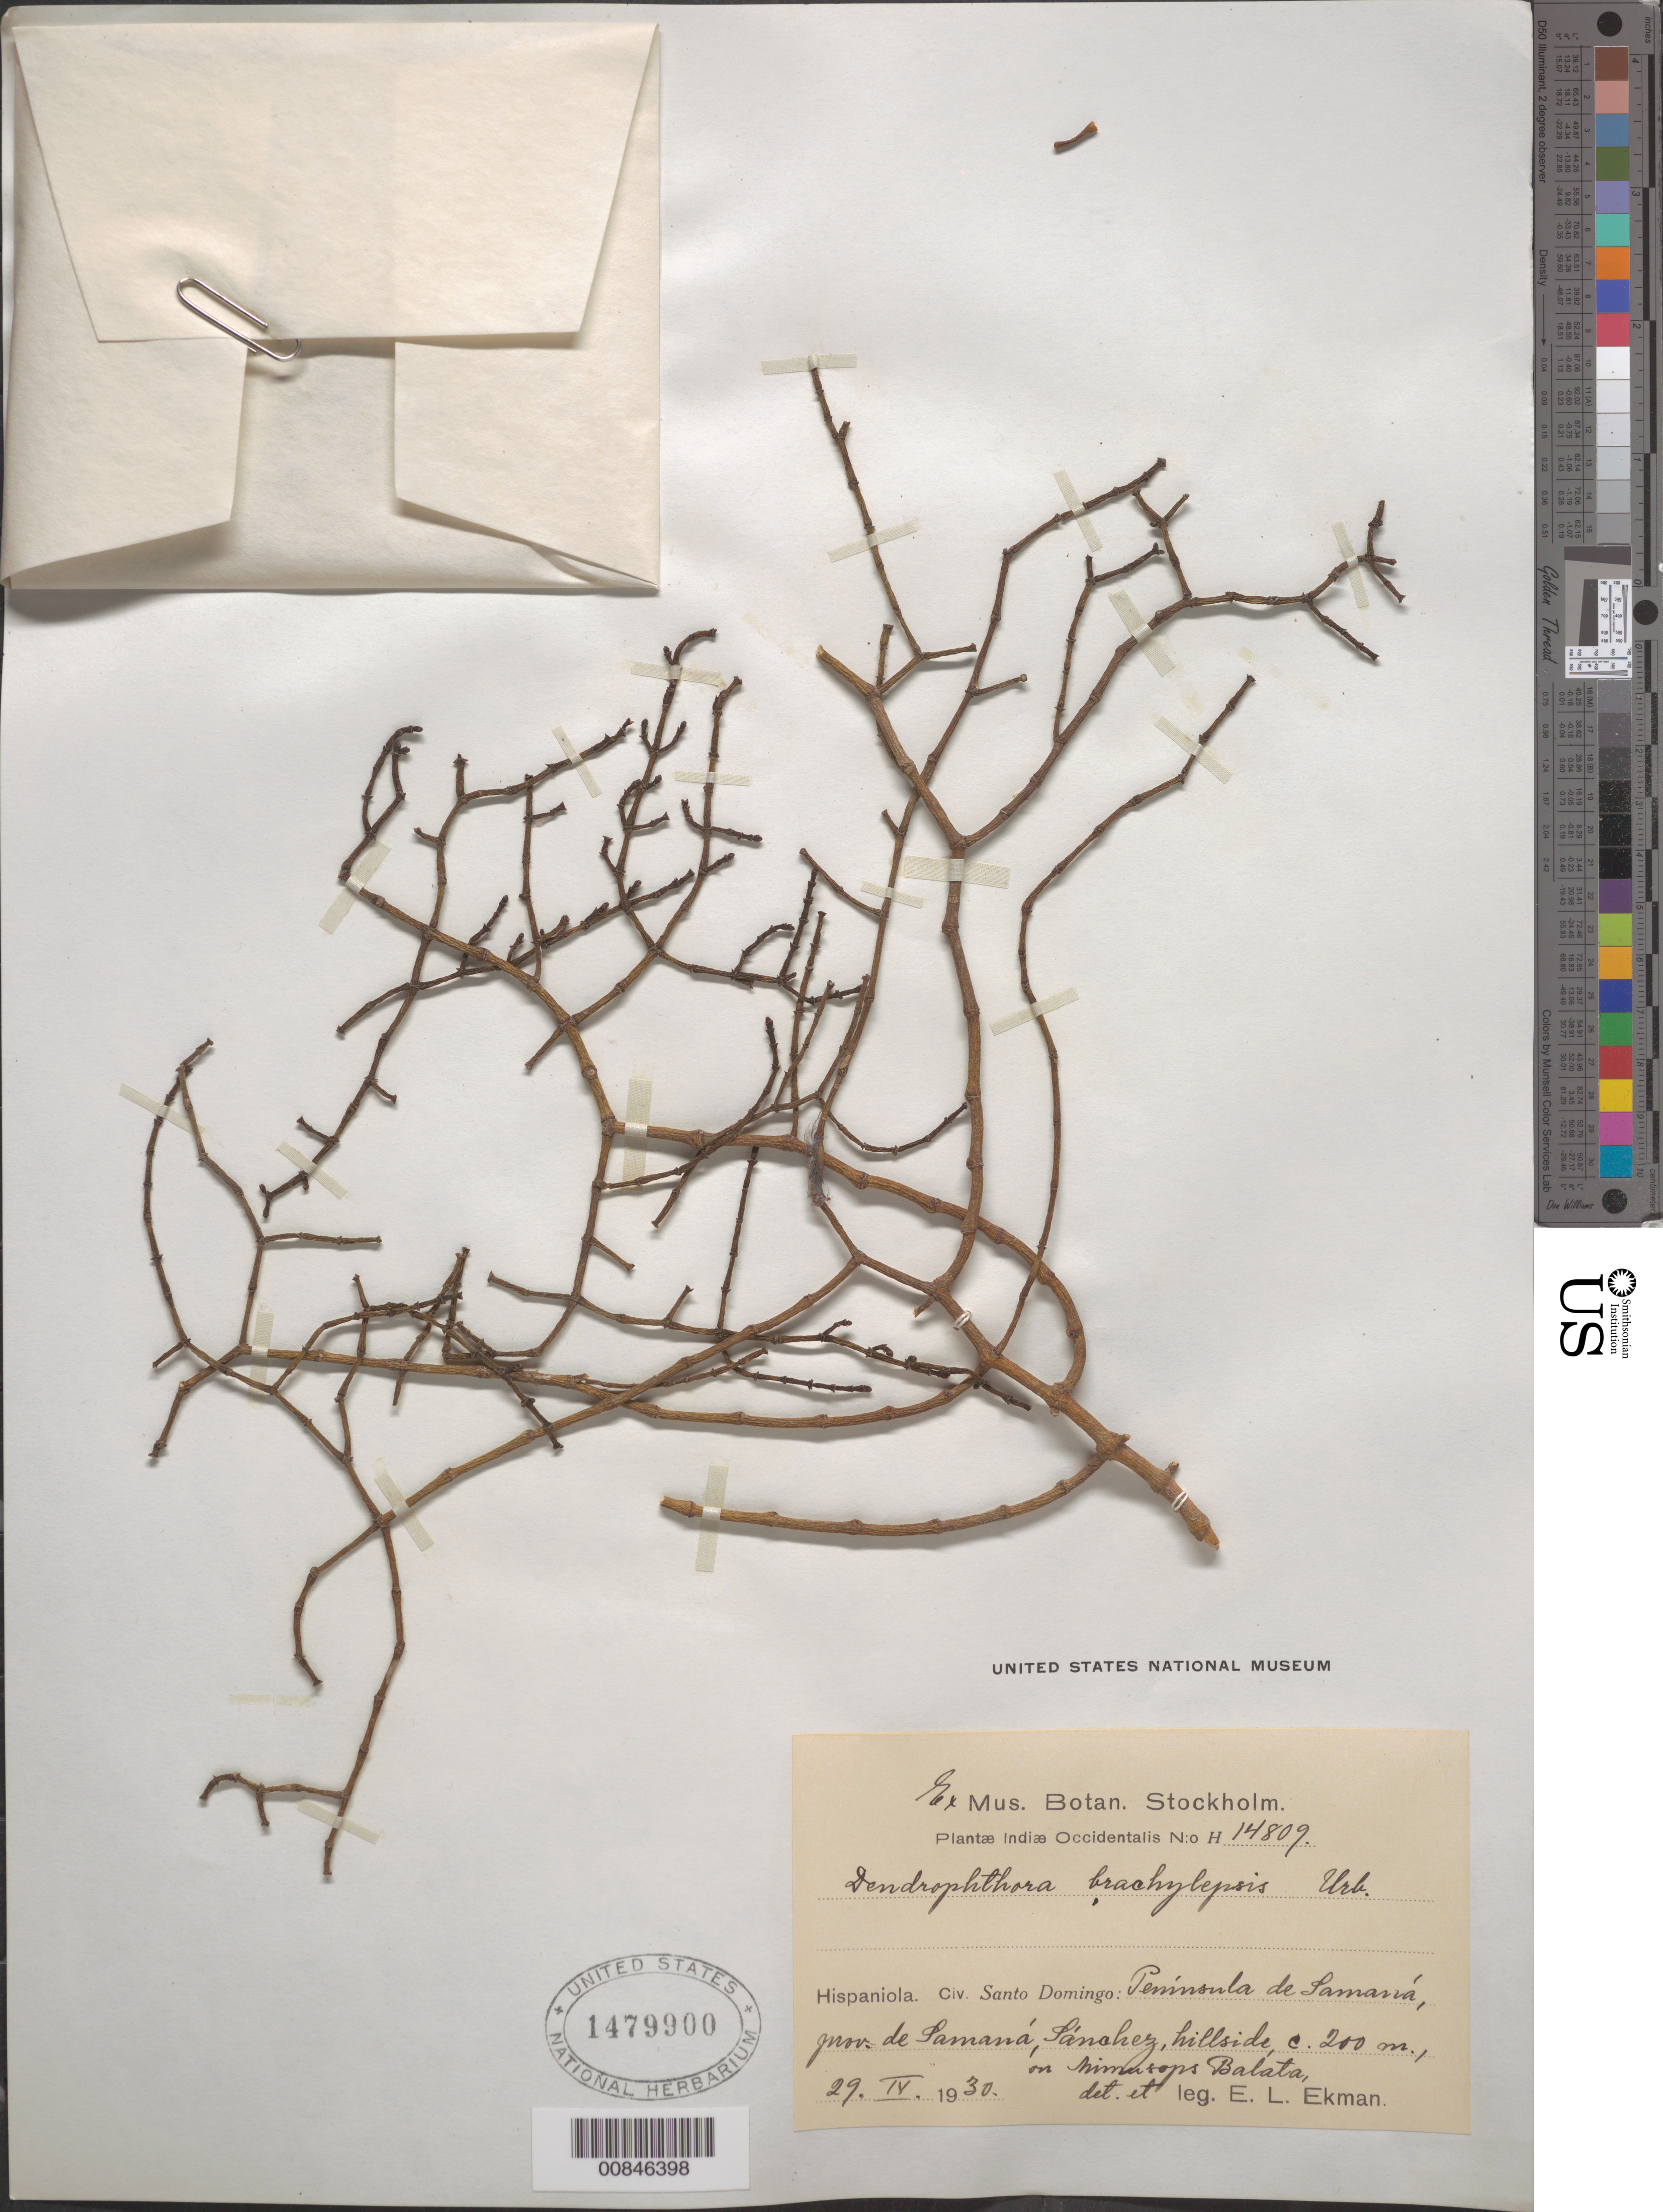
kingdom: Plantae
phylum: Tracheophyta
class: Magnoliopsida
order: Santalales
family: Viscaceae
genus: Dendrophthora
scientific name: Dendrophthora brachylepis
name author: Urb.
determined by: Ekman, E. L.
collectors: E. L. Ekman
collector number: H 14809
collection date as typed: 29 Apr 1930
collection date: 1930-04-29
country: Dominican Republic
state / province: Samana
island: Hispaniola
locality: Península de Samaná, Sánchez.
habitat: On Mimusops balata. Hillside.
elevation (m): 200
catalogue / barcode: US 1479900